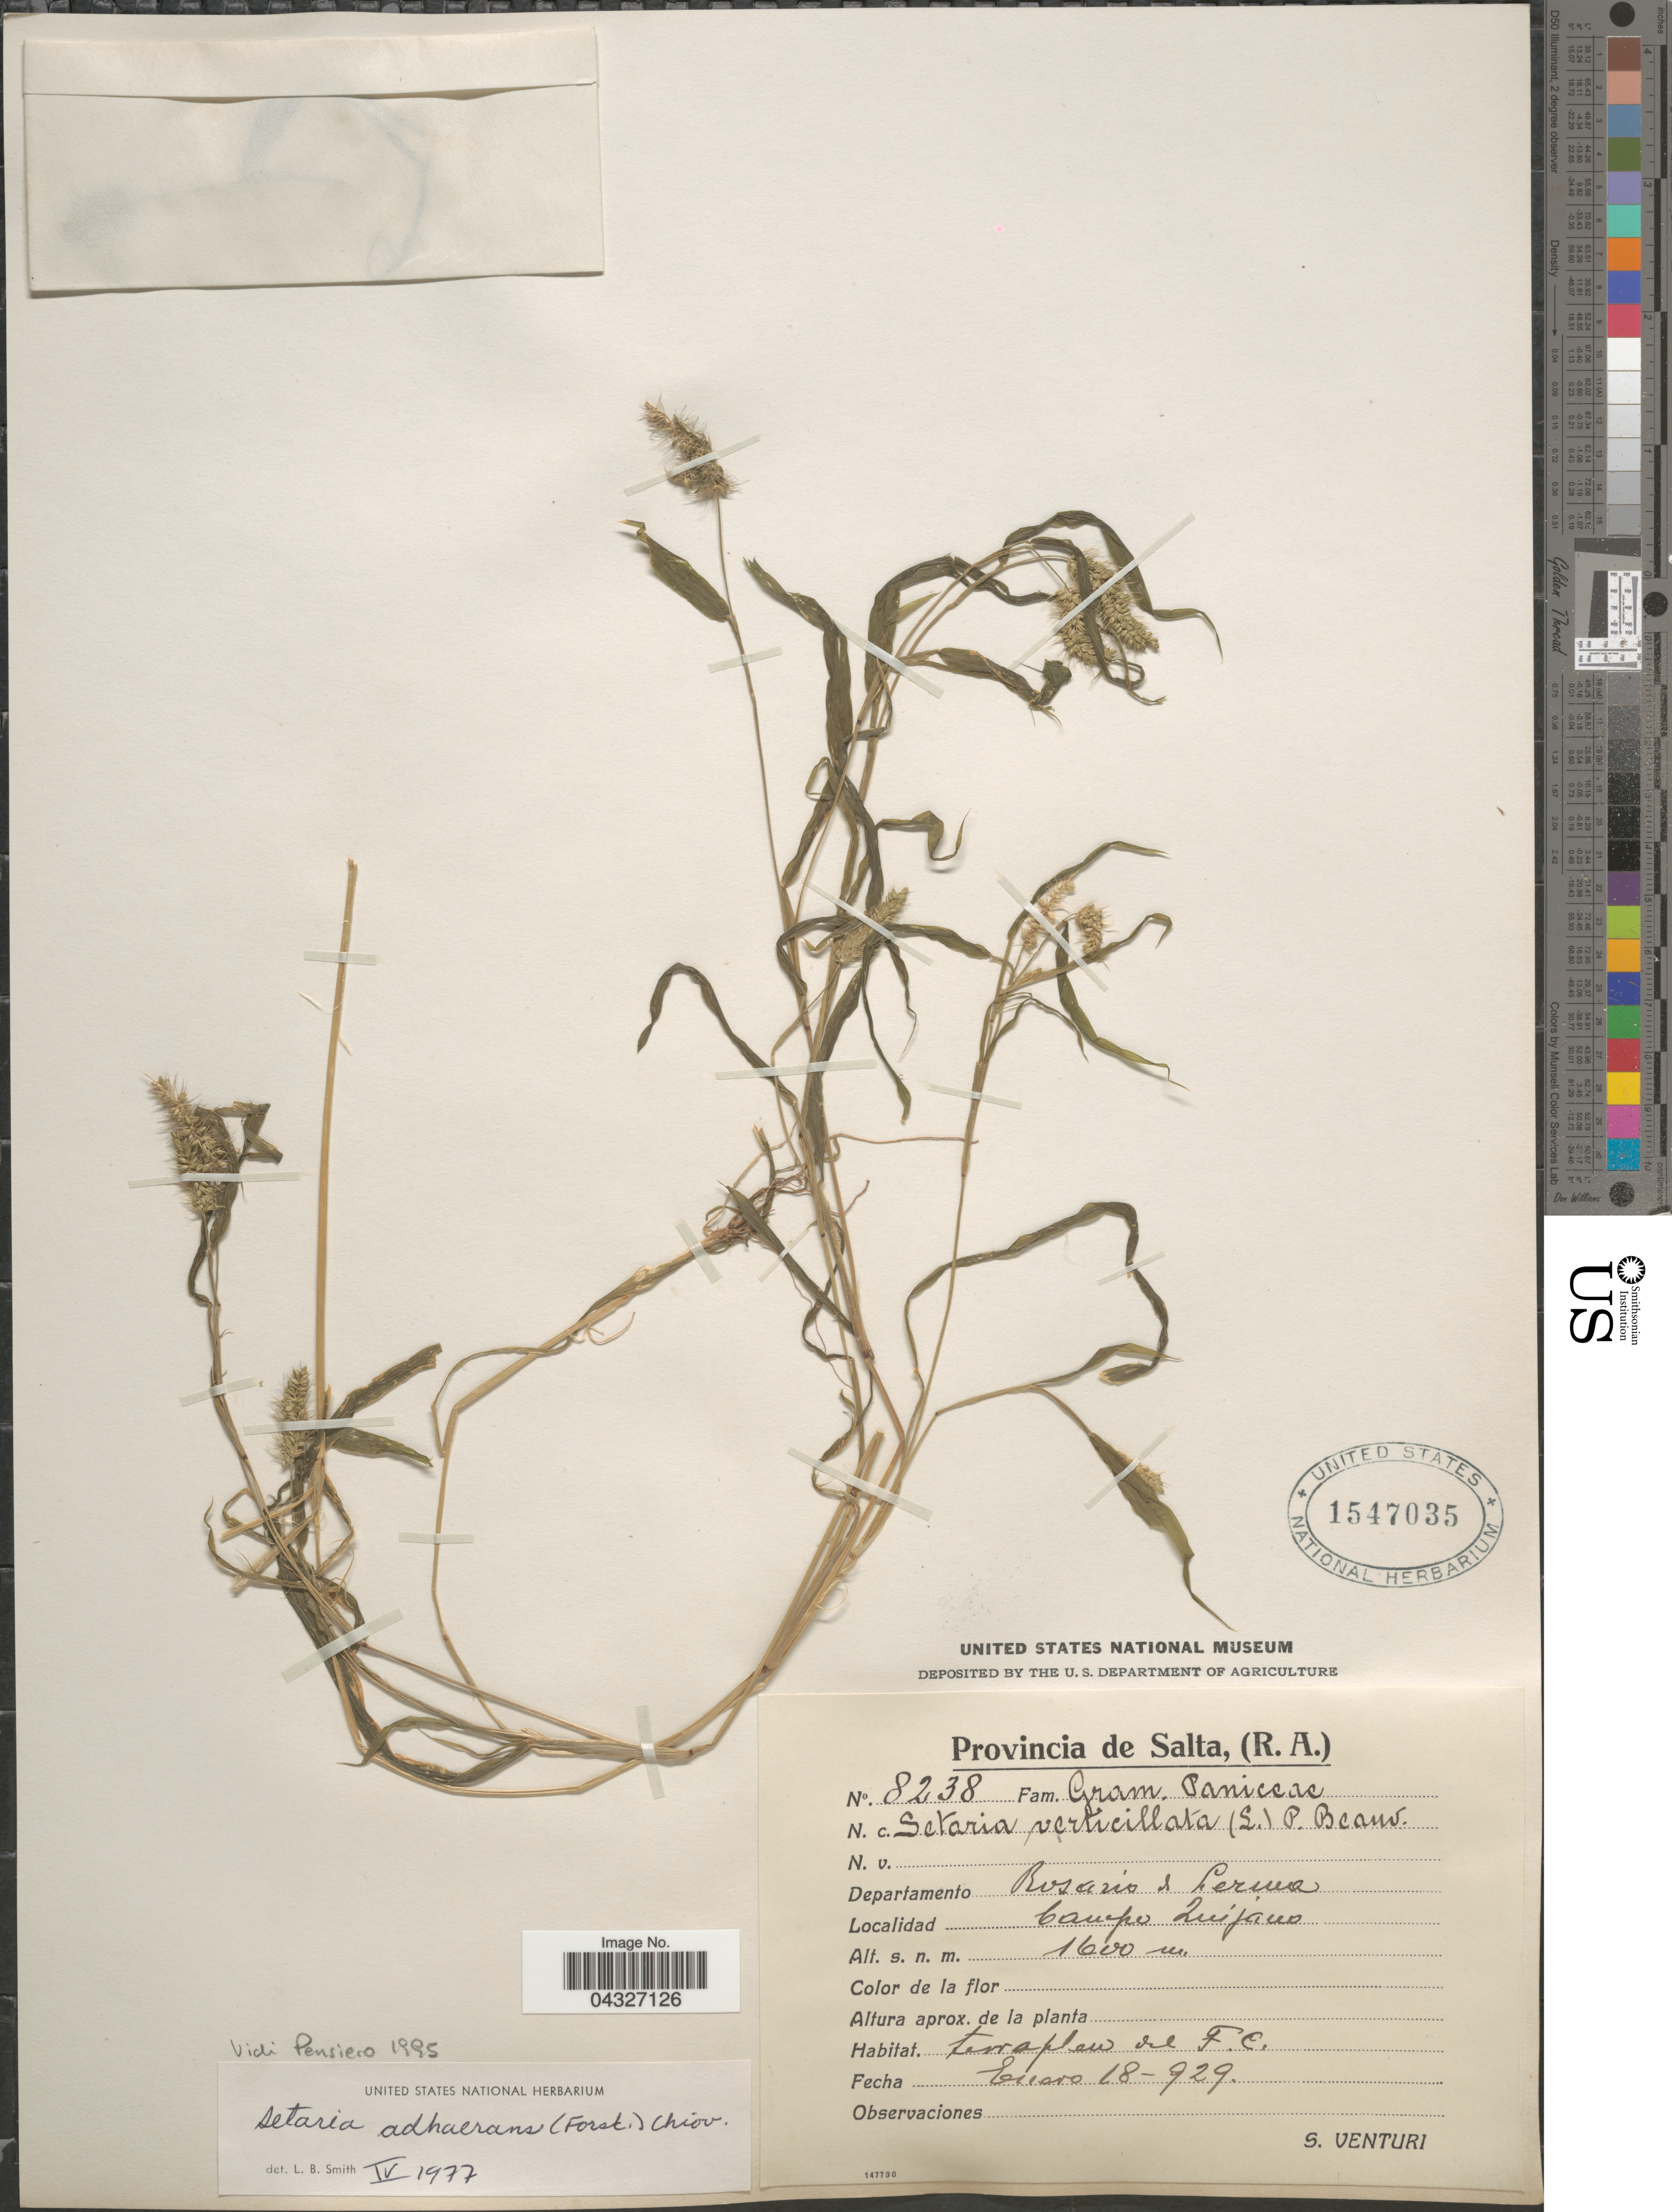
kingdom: Plantae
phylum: Tracheophyta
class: Liliopsida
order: Poales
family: Poaceae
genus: Setaria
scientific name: Setaria adhaerens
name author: (Forssk.) Chiov.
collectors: S. Venturi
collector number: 8238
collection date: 1929-01-18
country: Argentina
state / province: Salta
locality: Departamento Rosario de Lerma. Campo Quijano. Terraplen del F.C.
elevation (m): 1600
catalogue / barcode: US 1547035